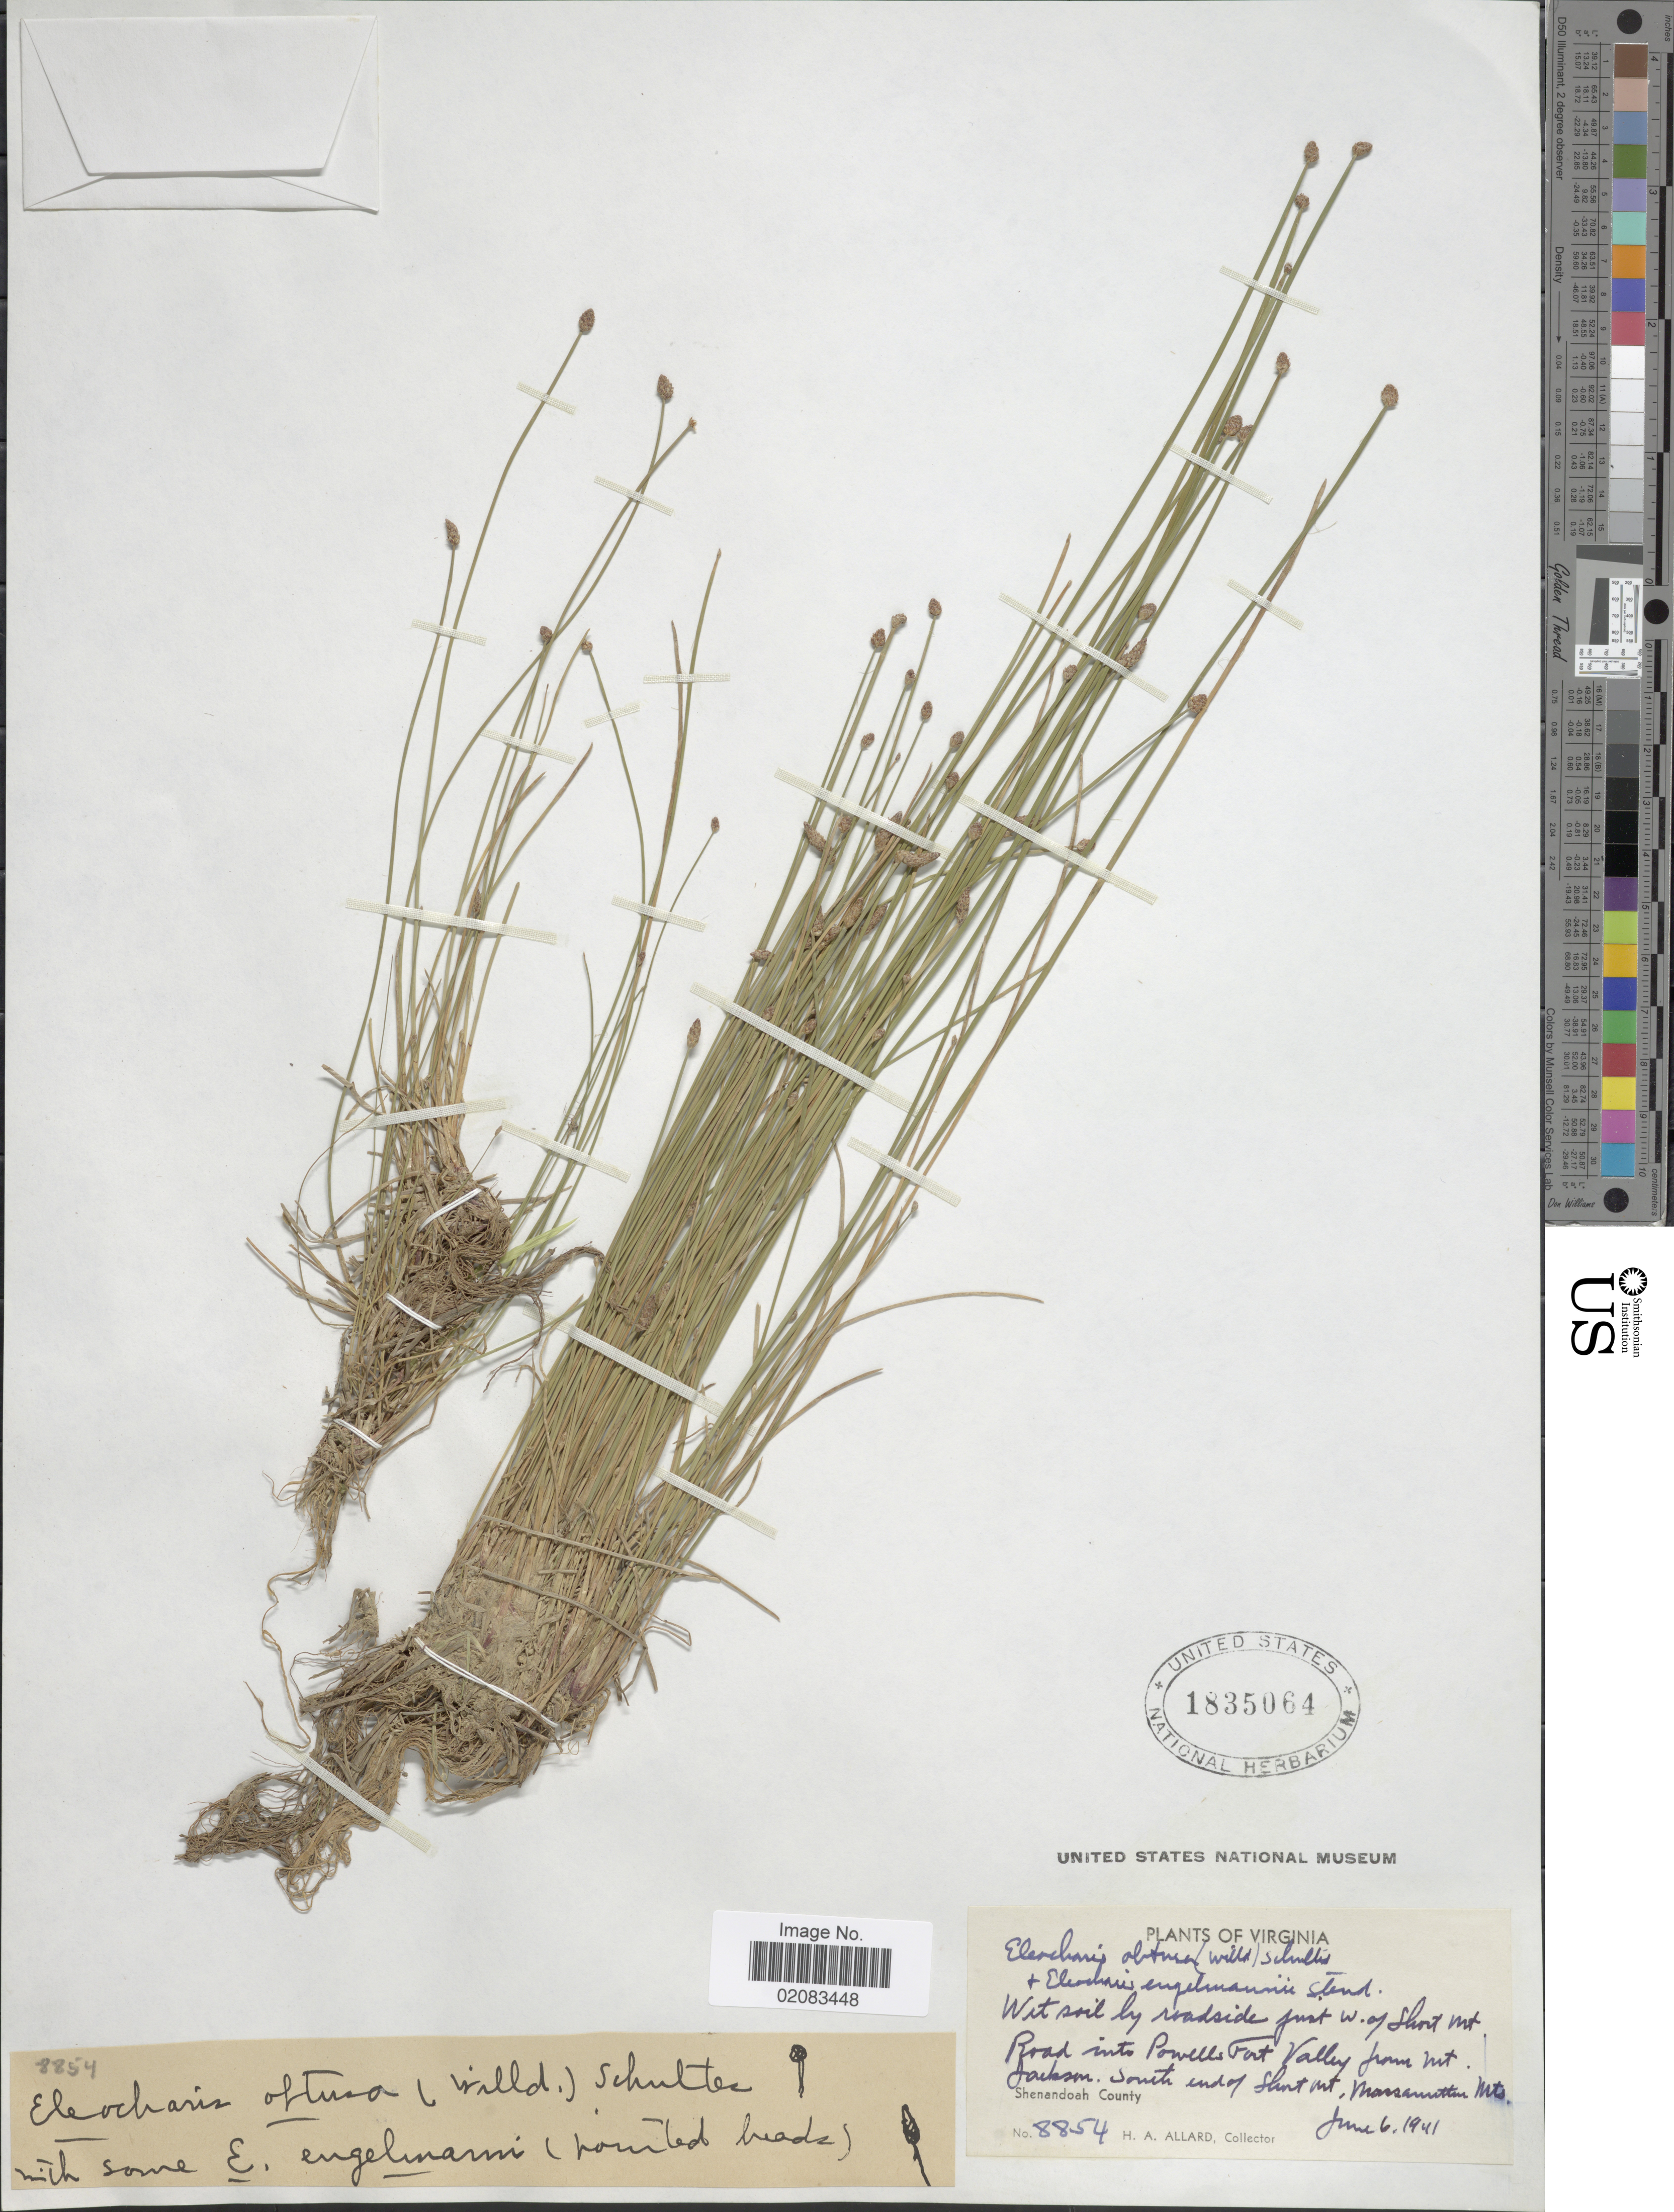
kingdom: Plantae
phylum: Tracheophyta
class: Liliopsida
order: Poales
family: Cyperaceae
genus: Eleocharis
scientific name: Eleocharis obtusa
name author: (Willd.) Schult.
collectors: H. A. Allard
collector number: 8854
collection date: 1941-06-06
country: United States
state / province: Virginia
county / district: Shenandoah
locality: Wet soil by roadside just W of Short Mt. Road into Powells Fort Valley from Mt Jackson, South end of Short Mt, Maasanutten Mts, Shenandoah County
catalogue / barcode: US 1835064